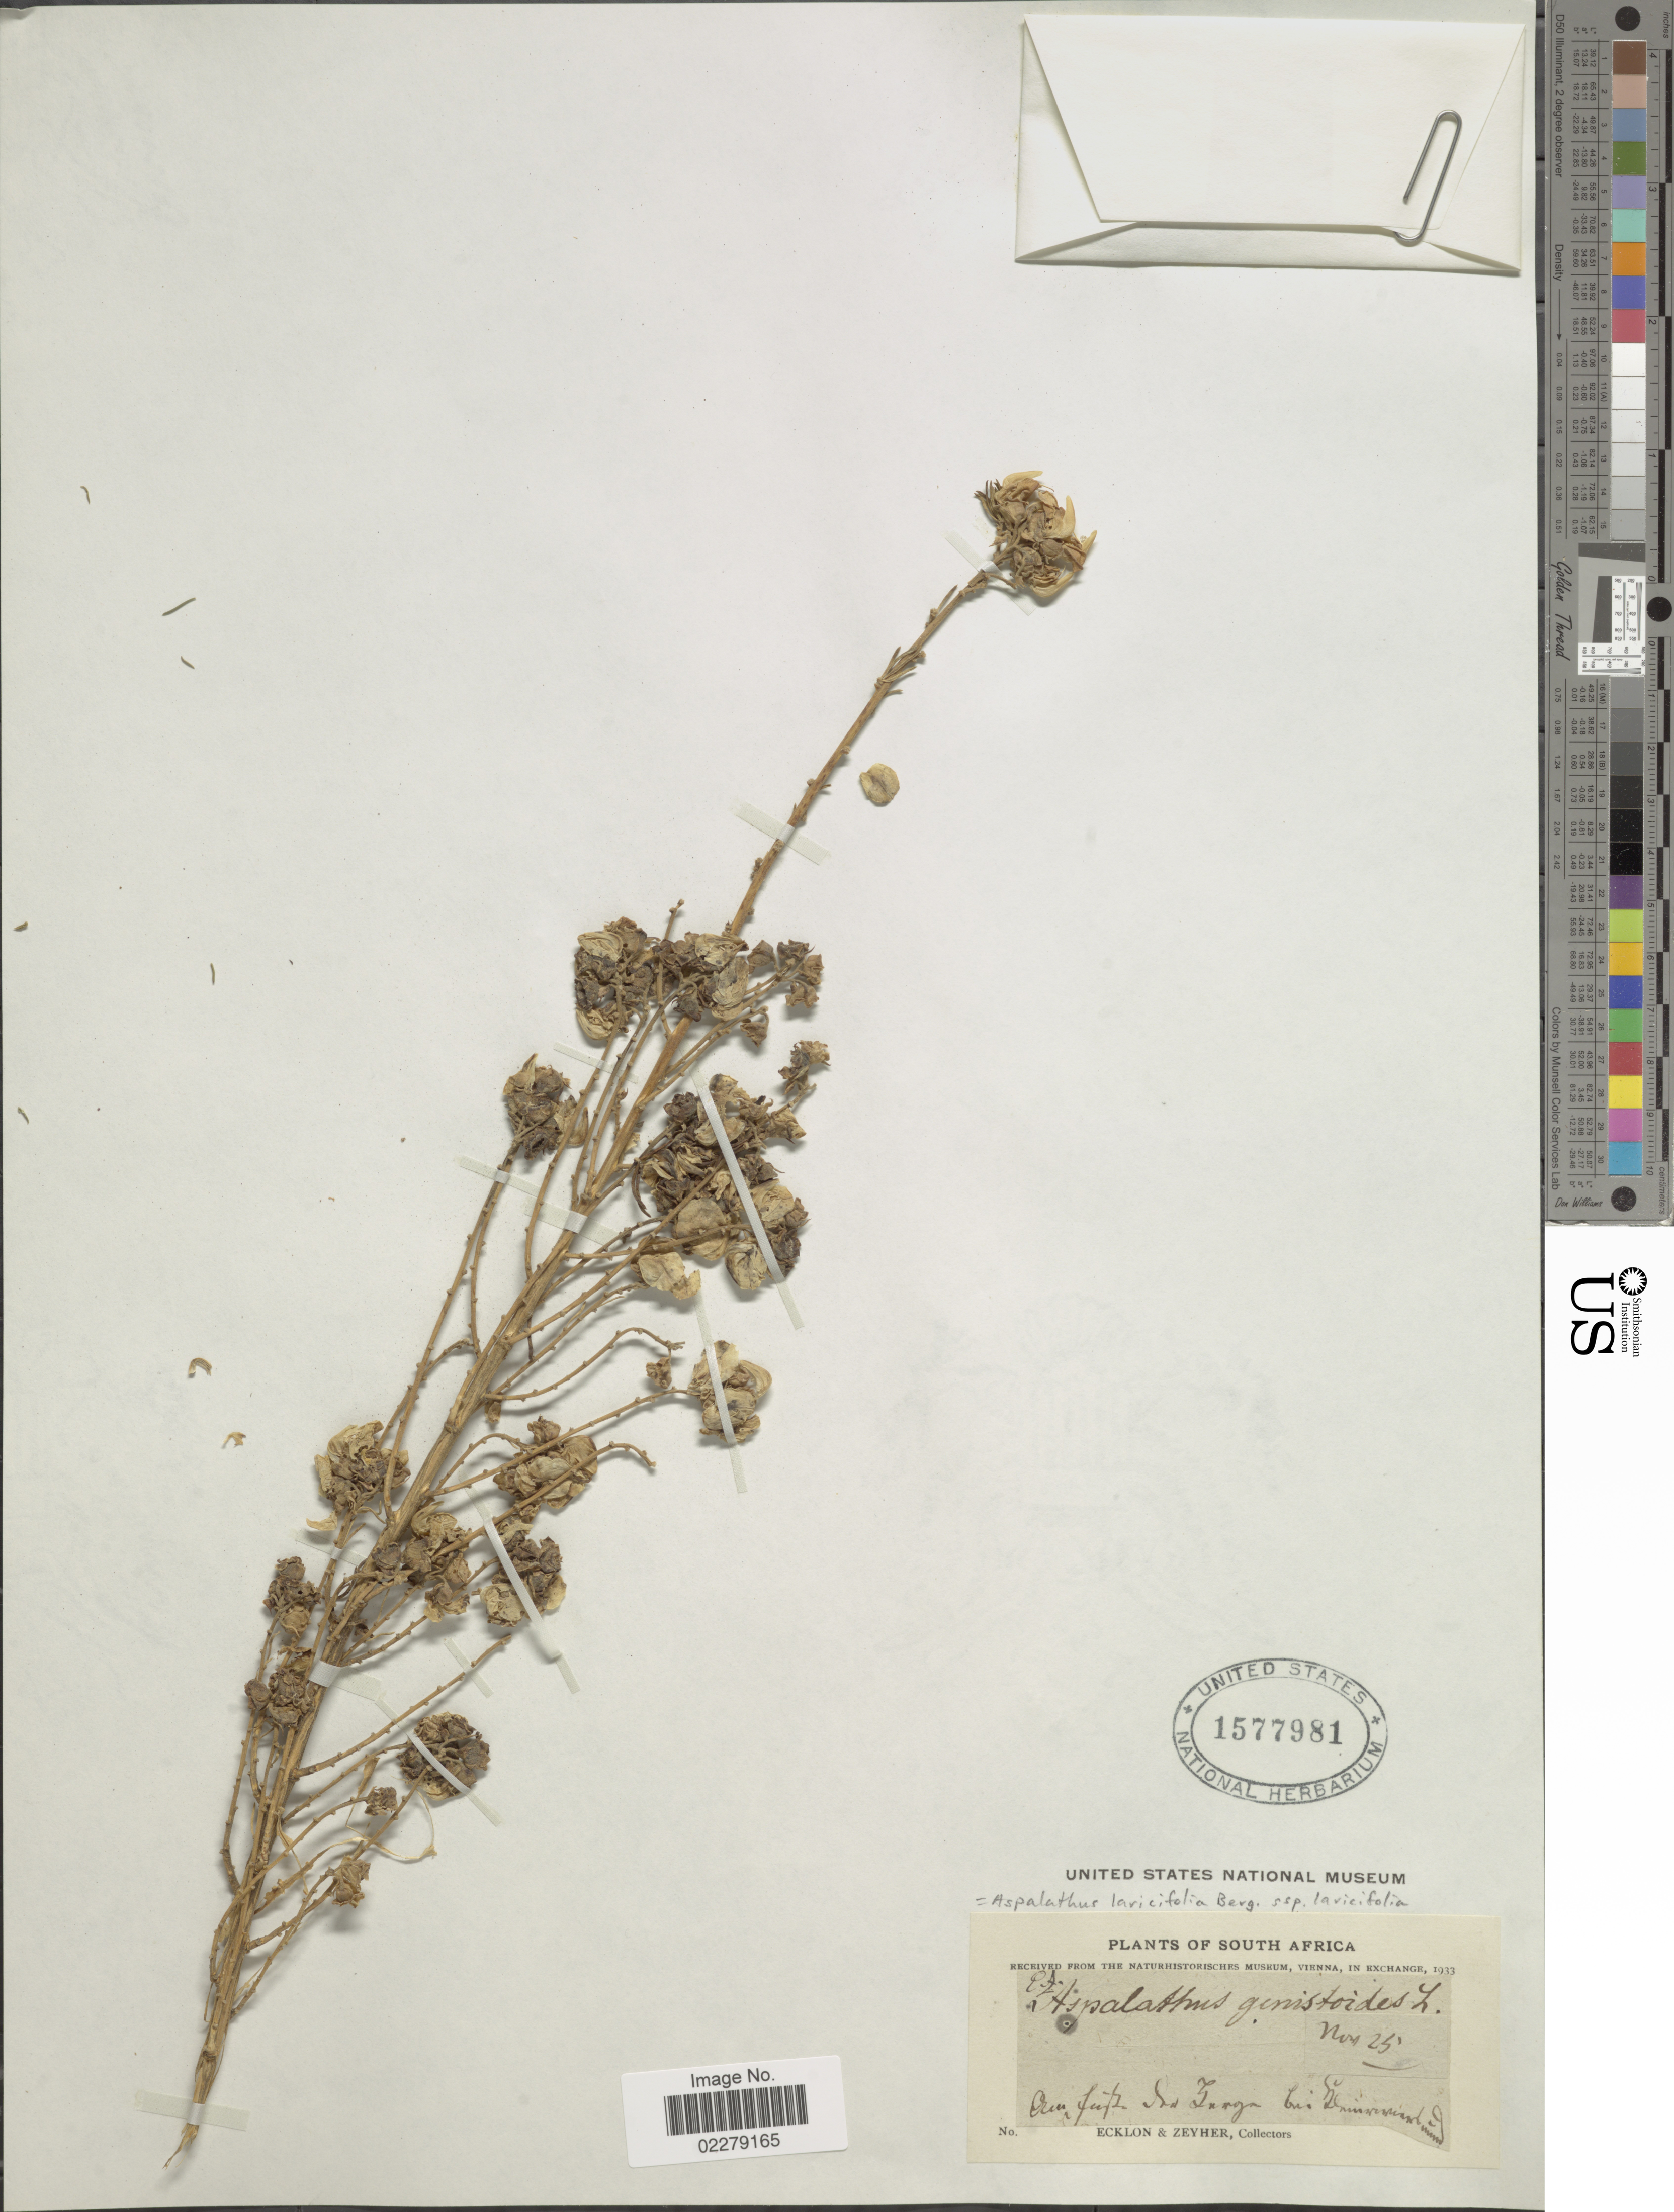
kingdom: Plantae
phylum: Tracheophyta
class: Magnoliopsida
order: Fabales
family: Fabaceae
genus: Aspalathus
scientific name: Aspalathus laricifolia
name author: P.J. Bergius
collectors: -. Ecklon & -. Zeyher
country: South Africa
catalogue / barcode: US 1577981